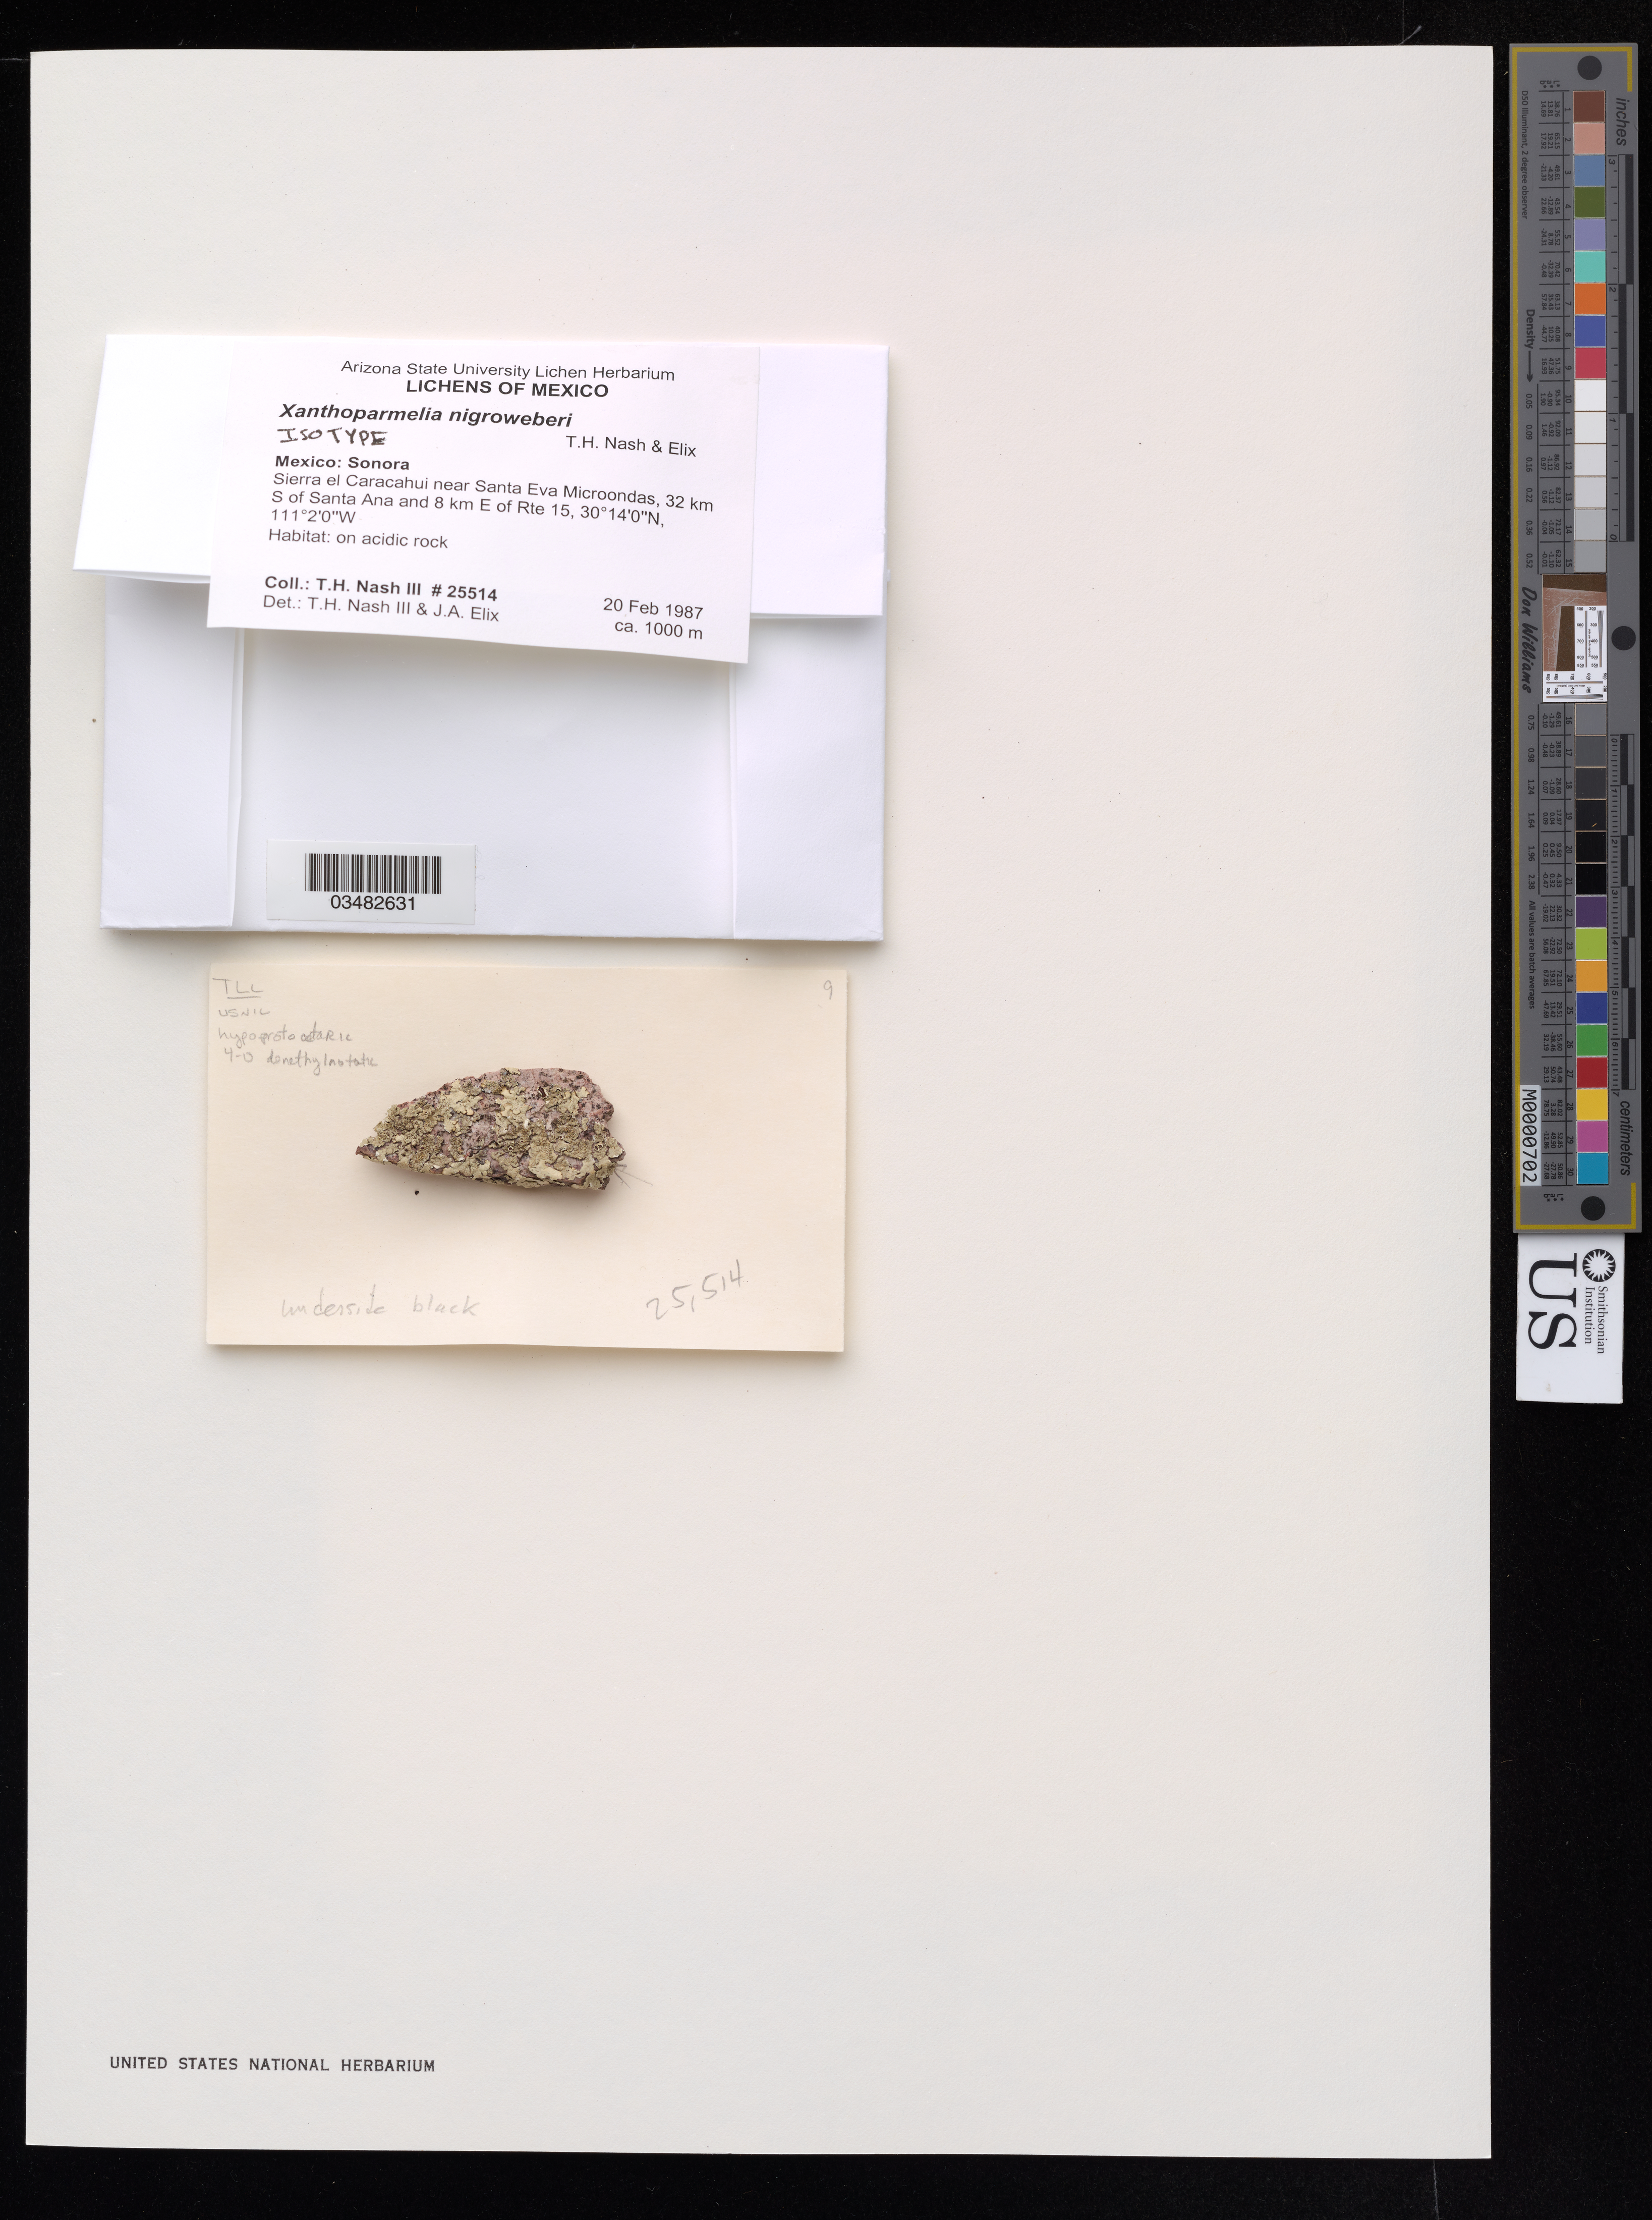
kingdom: Fungi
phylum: Ascomycota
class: Lecanoromycetes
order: Lecanorales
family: Parmeliaceae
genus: Xanthoparmelia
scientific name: Xanthoparmelia nigroweberi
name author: T.H. Nash & Elix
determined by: Nash, T. H.; Elix, J. A.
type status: Isotype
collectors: T. H. Nash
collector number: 25514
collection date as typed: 20 Feb 1987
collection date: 1987-02-20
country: Mexico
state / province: Sonora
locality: Sierra el Caracahul near Santa Eva Microodas, 32 km S of Santa Ana and 8 km E of Rte 15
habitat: on acidic rock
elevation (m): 1000